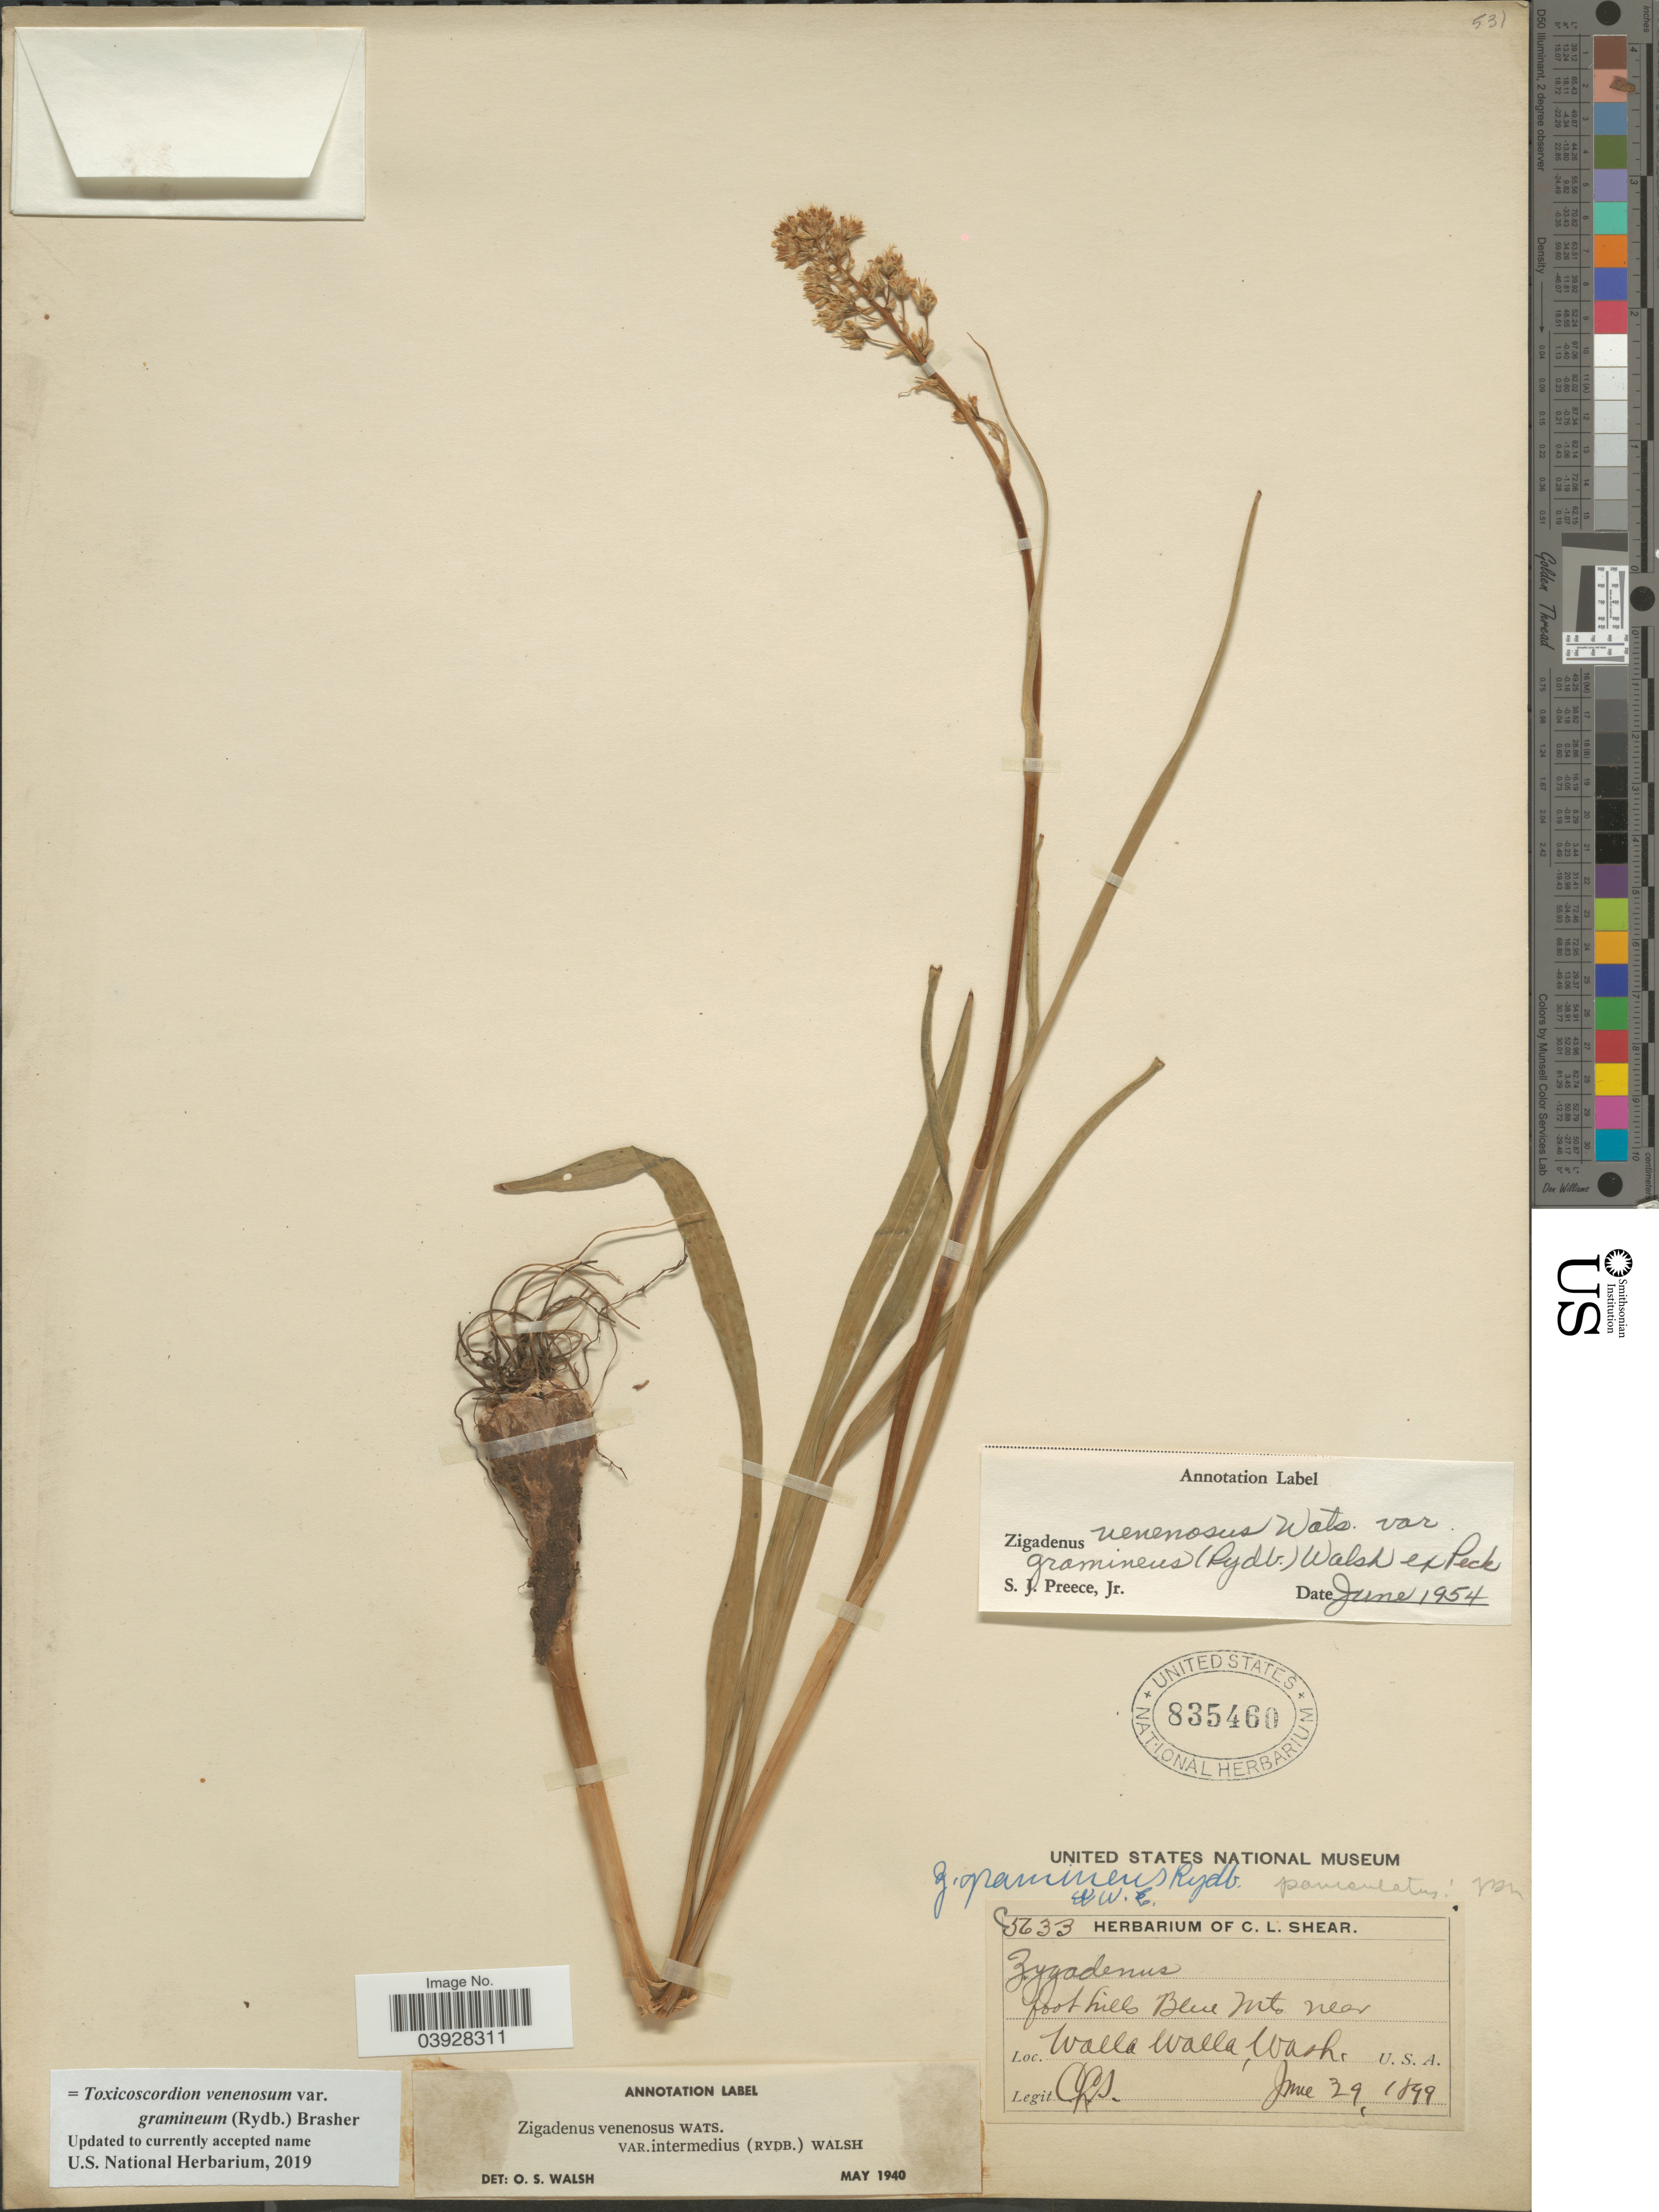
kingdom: Plantae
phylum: Tracheophyta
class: Liliopsida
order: Liliales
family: Melanthiaceae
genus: Toxicoscordion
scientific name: Toxicoscordion venenosum var. gramineum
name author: (Rydb.) Brasher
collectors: C. L. Shear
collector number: C5633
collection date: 1899-06-29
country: United States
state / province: Washington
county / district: Walla Walla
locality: Foothills Blue Mts near Walla Walla.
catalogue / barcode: US 835460